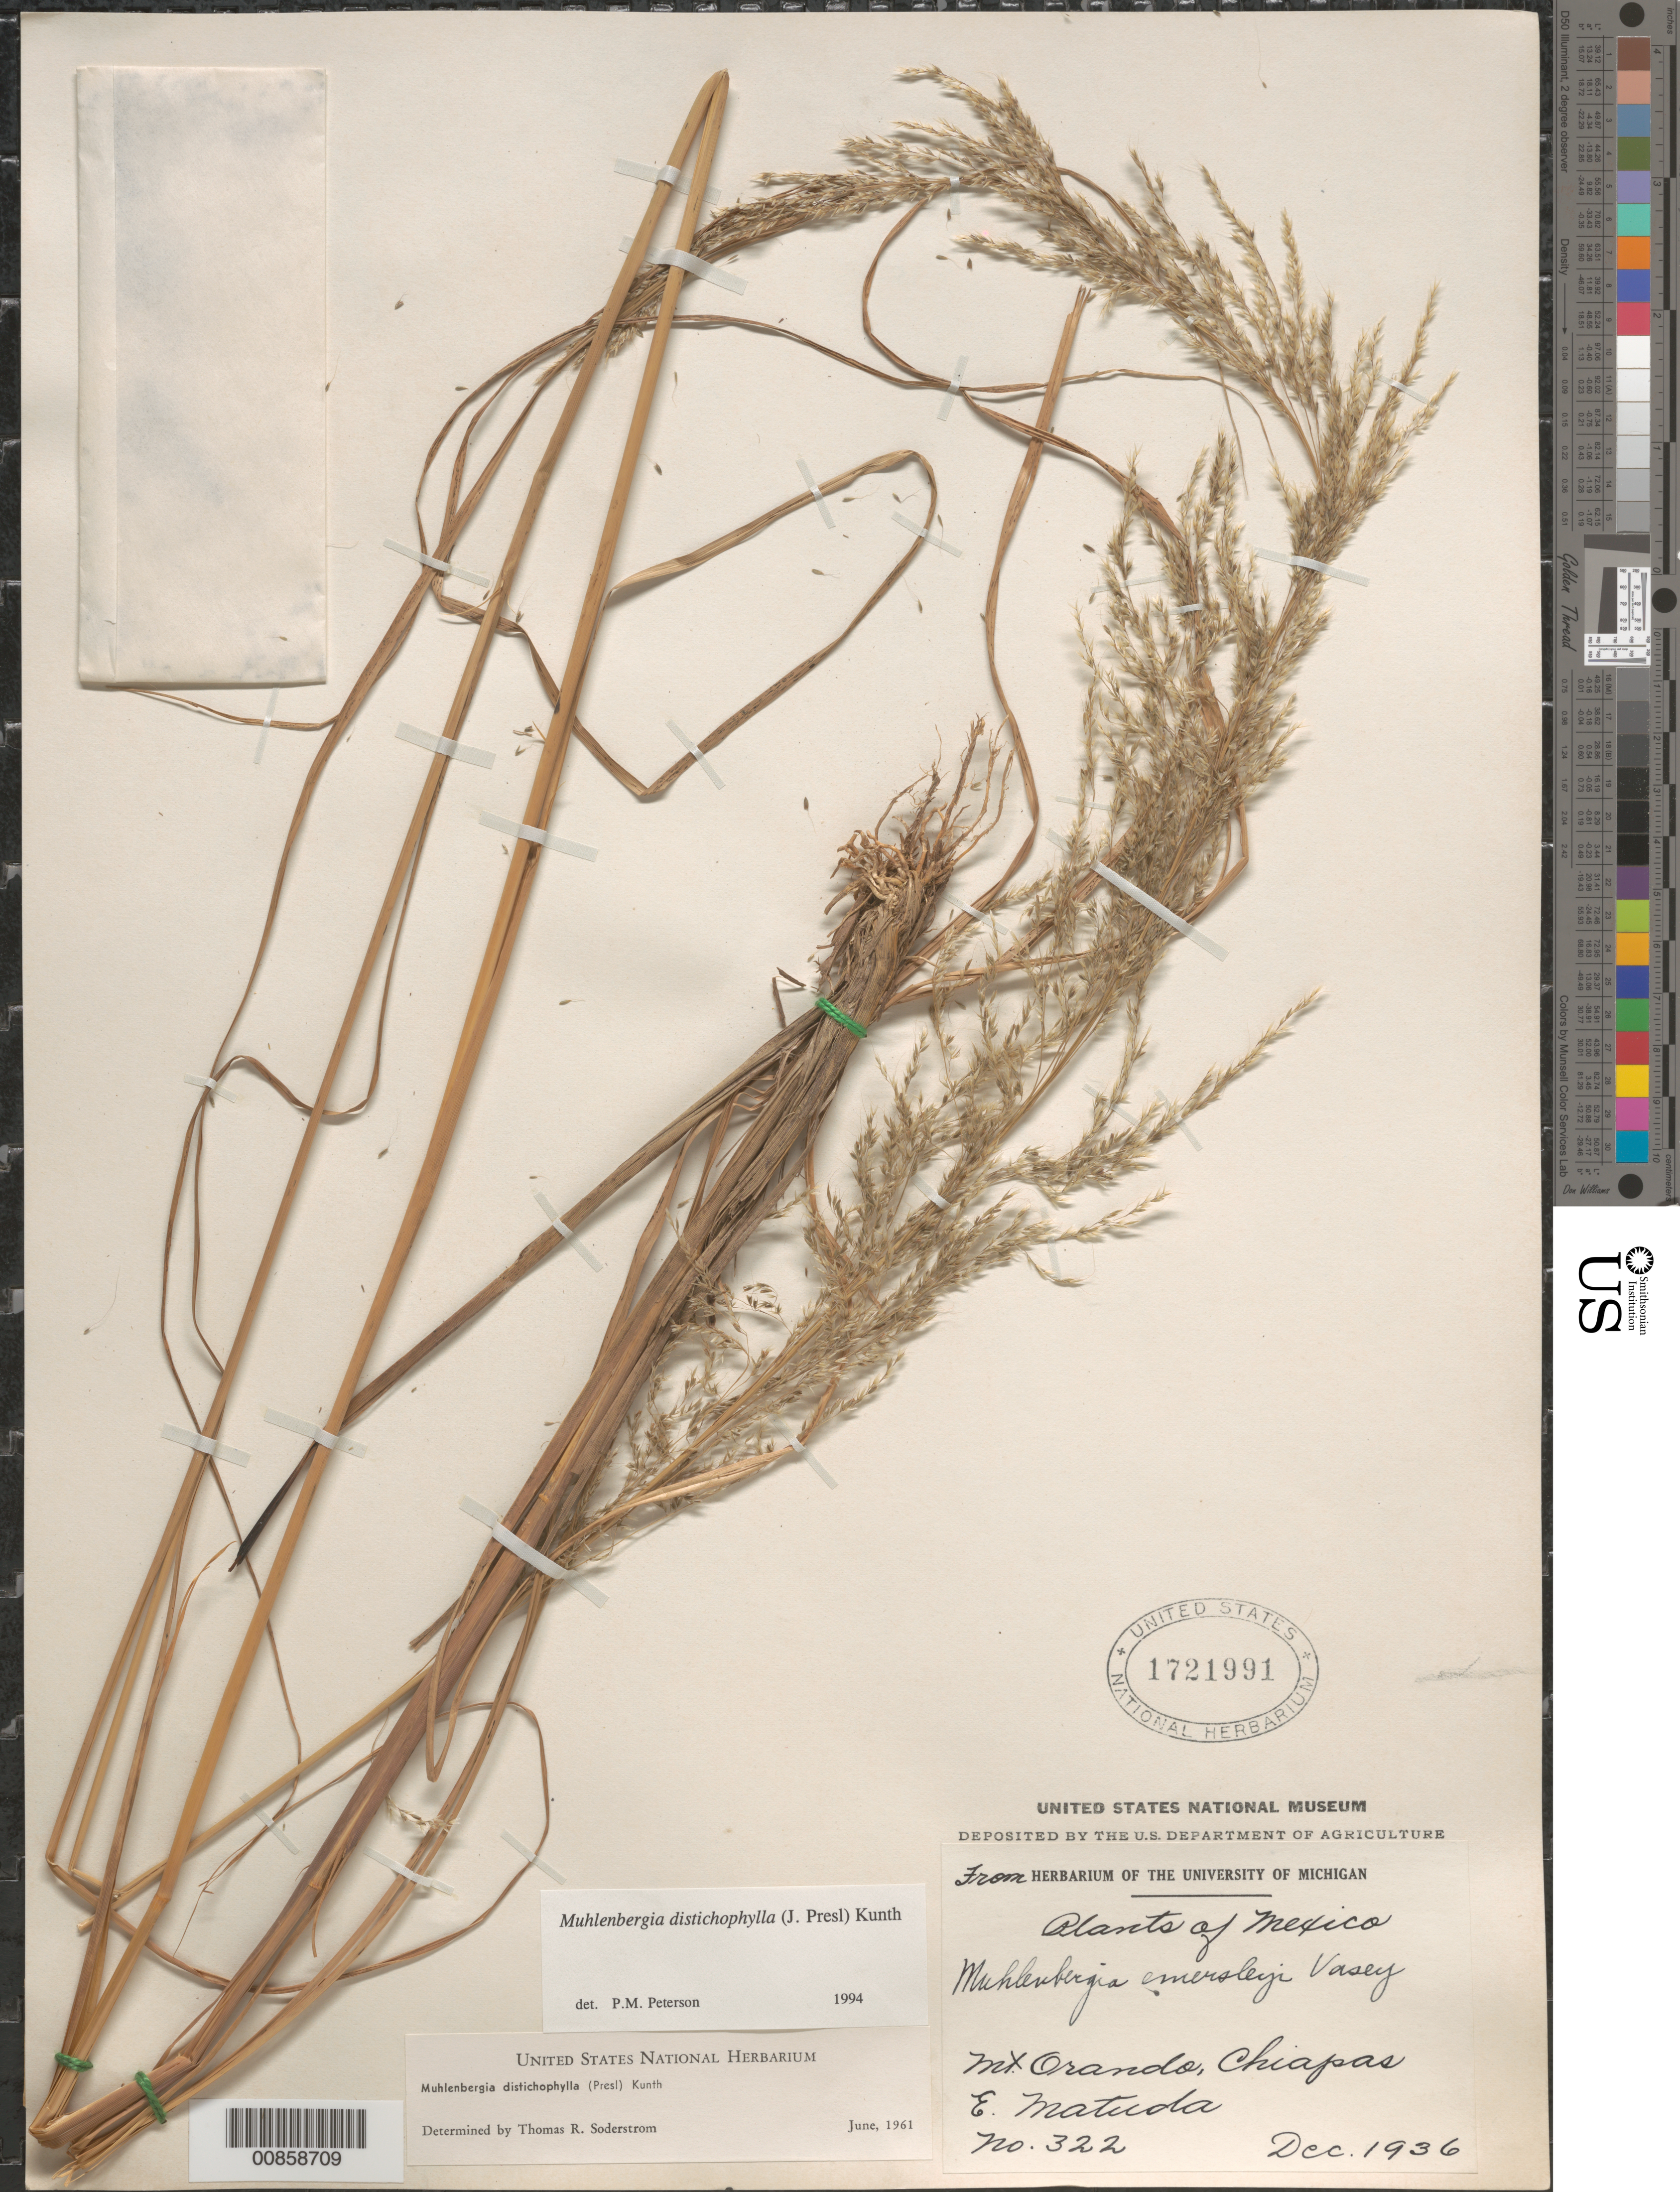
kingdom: Plantae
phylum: Tracheophyta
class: Liliopsida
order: Poales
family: Poaceae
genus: Muhlenbergia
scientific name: Muhlenbergia distichophylla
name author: (J. Presl) Kunth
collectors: E. Matuda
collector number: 322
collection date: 1936-12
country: Mexico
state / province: Chiapas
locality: Mt. Orando.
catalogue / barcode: US 1721991